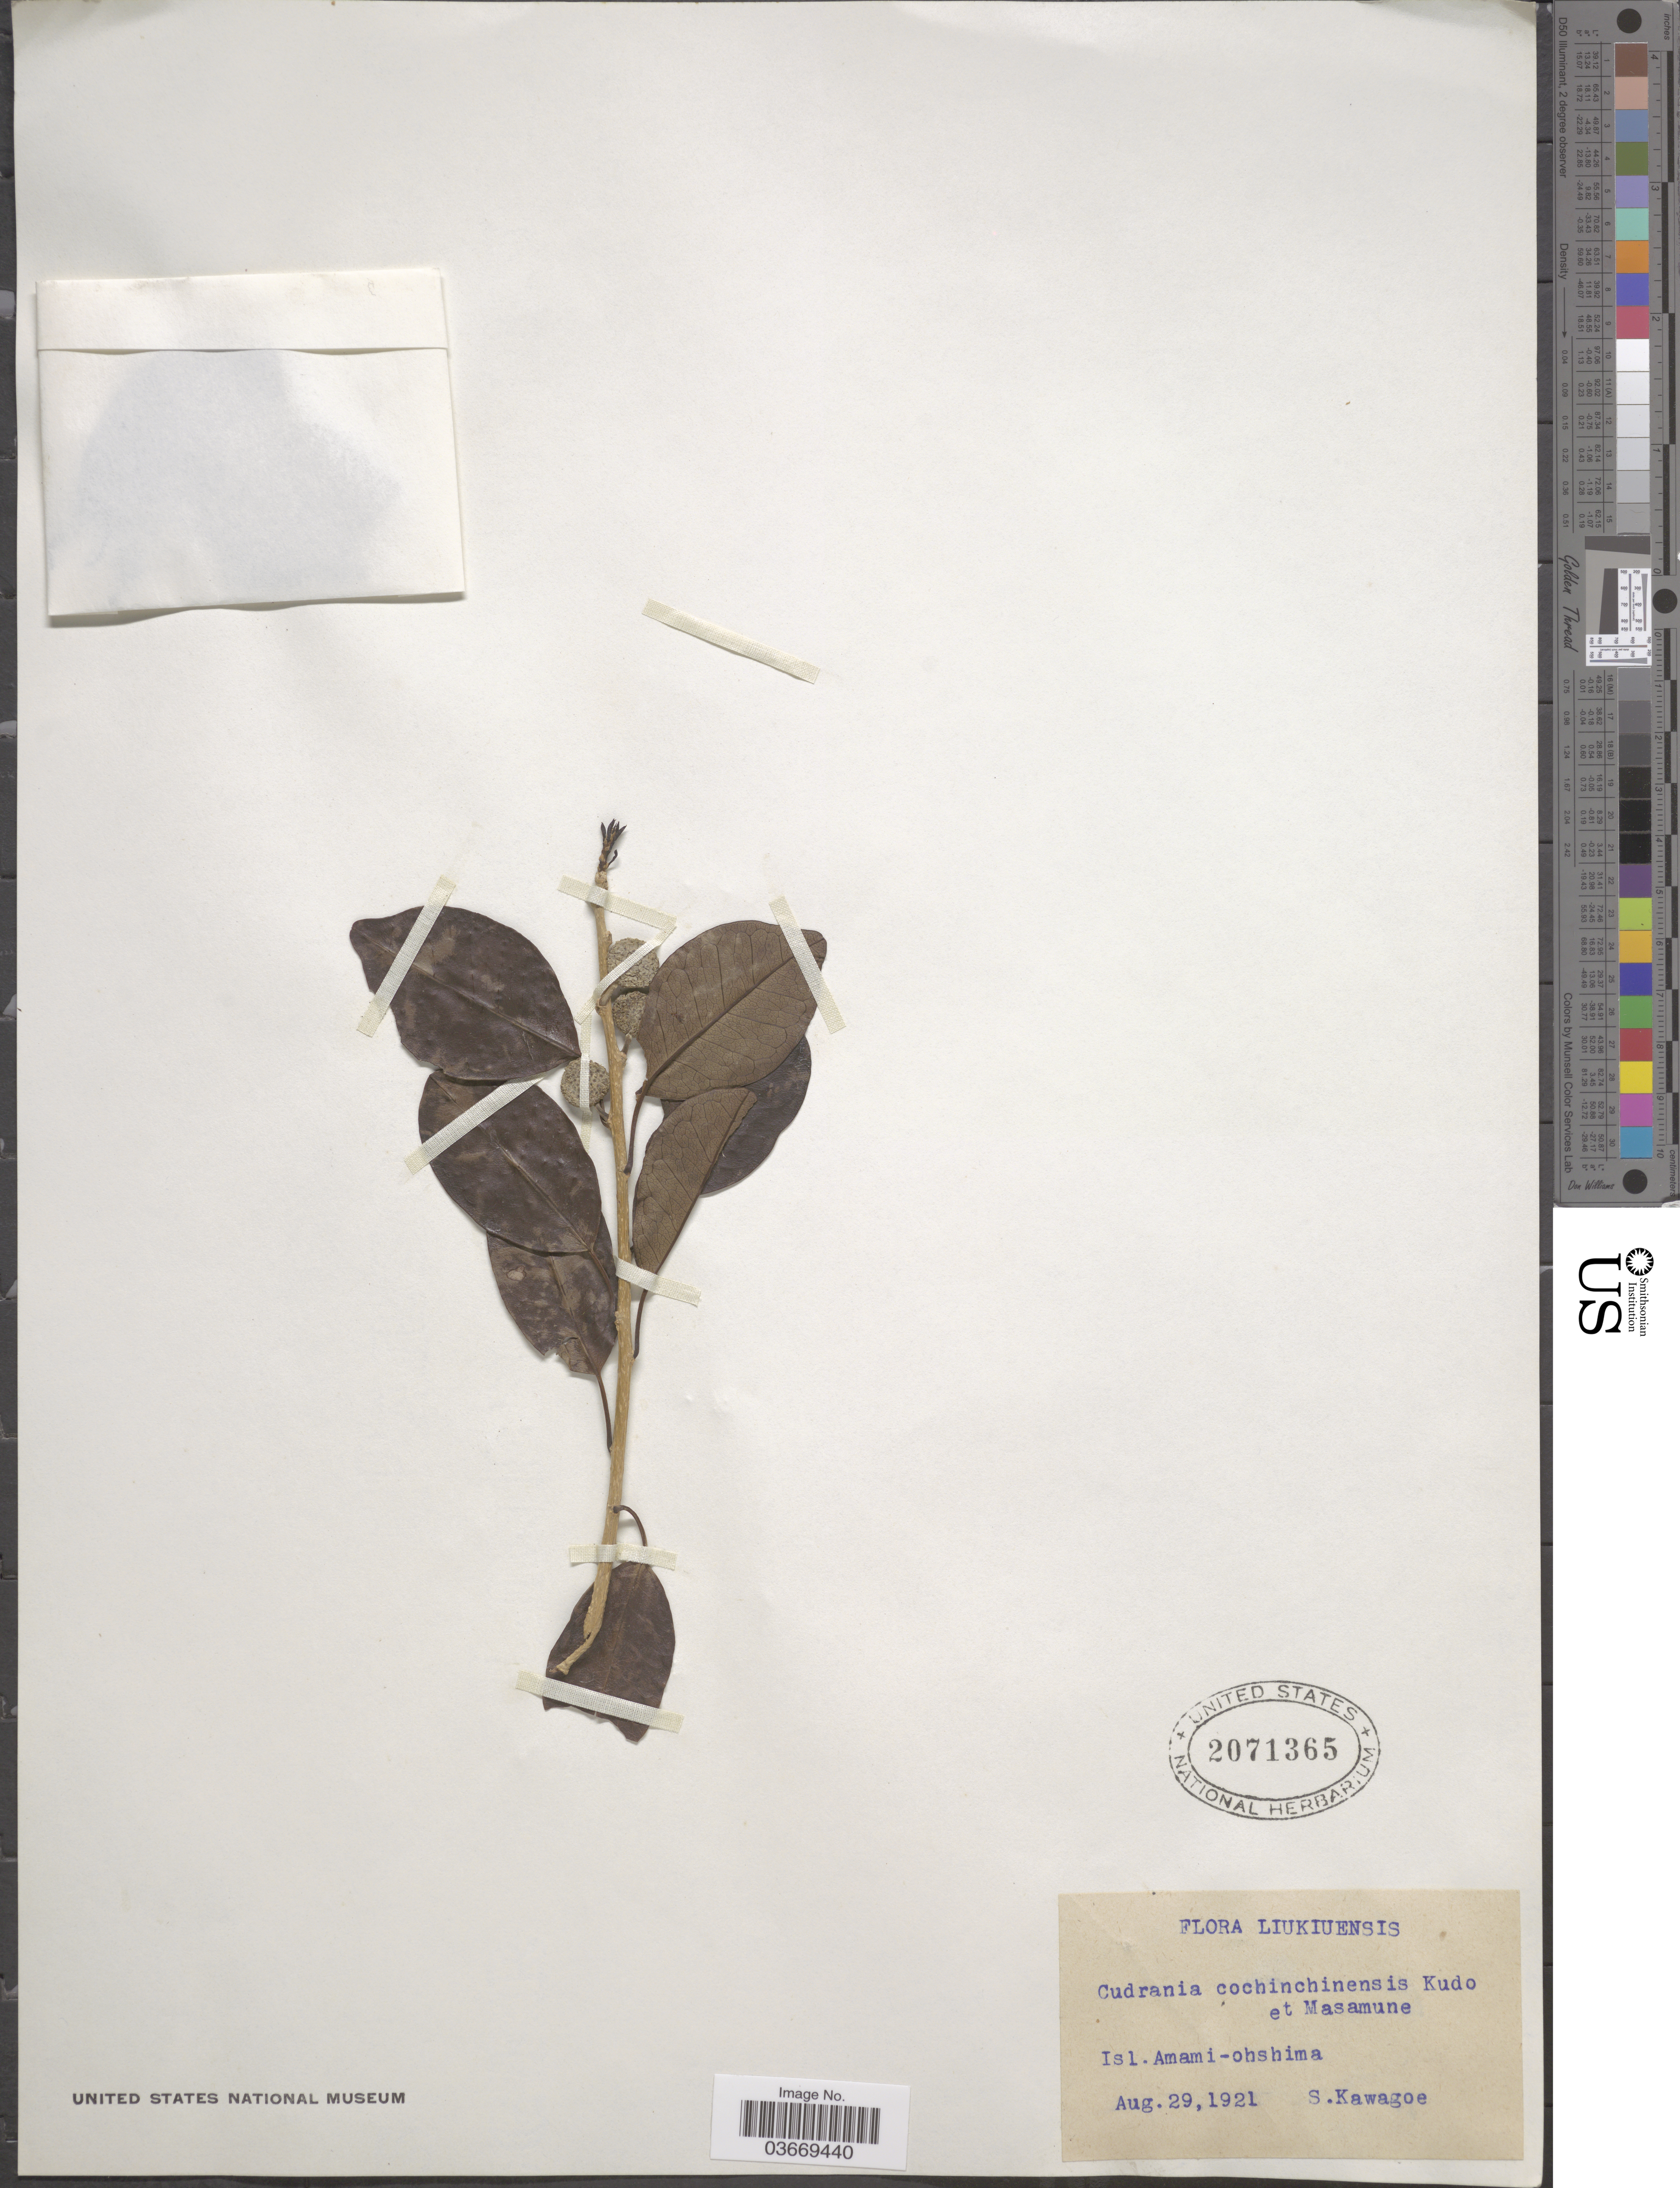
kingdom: Plantae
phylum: Tracheophyta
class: Magnoliopsida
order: Rosales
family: Moraceae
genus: Maclura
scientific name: Maclura cochinchinensis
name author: (Lour.) Corner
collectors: S. Kawagoe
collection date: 1921-08-29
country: Japan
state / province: Okinawa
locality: Liukiuensis, Isl. Amami - ohshima.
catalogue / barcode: US 2071365